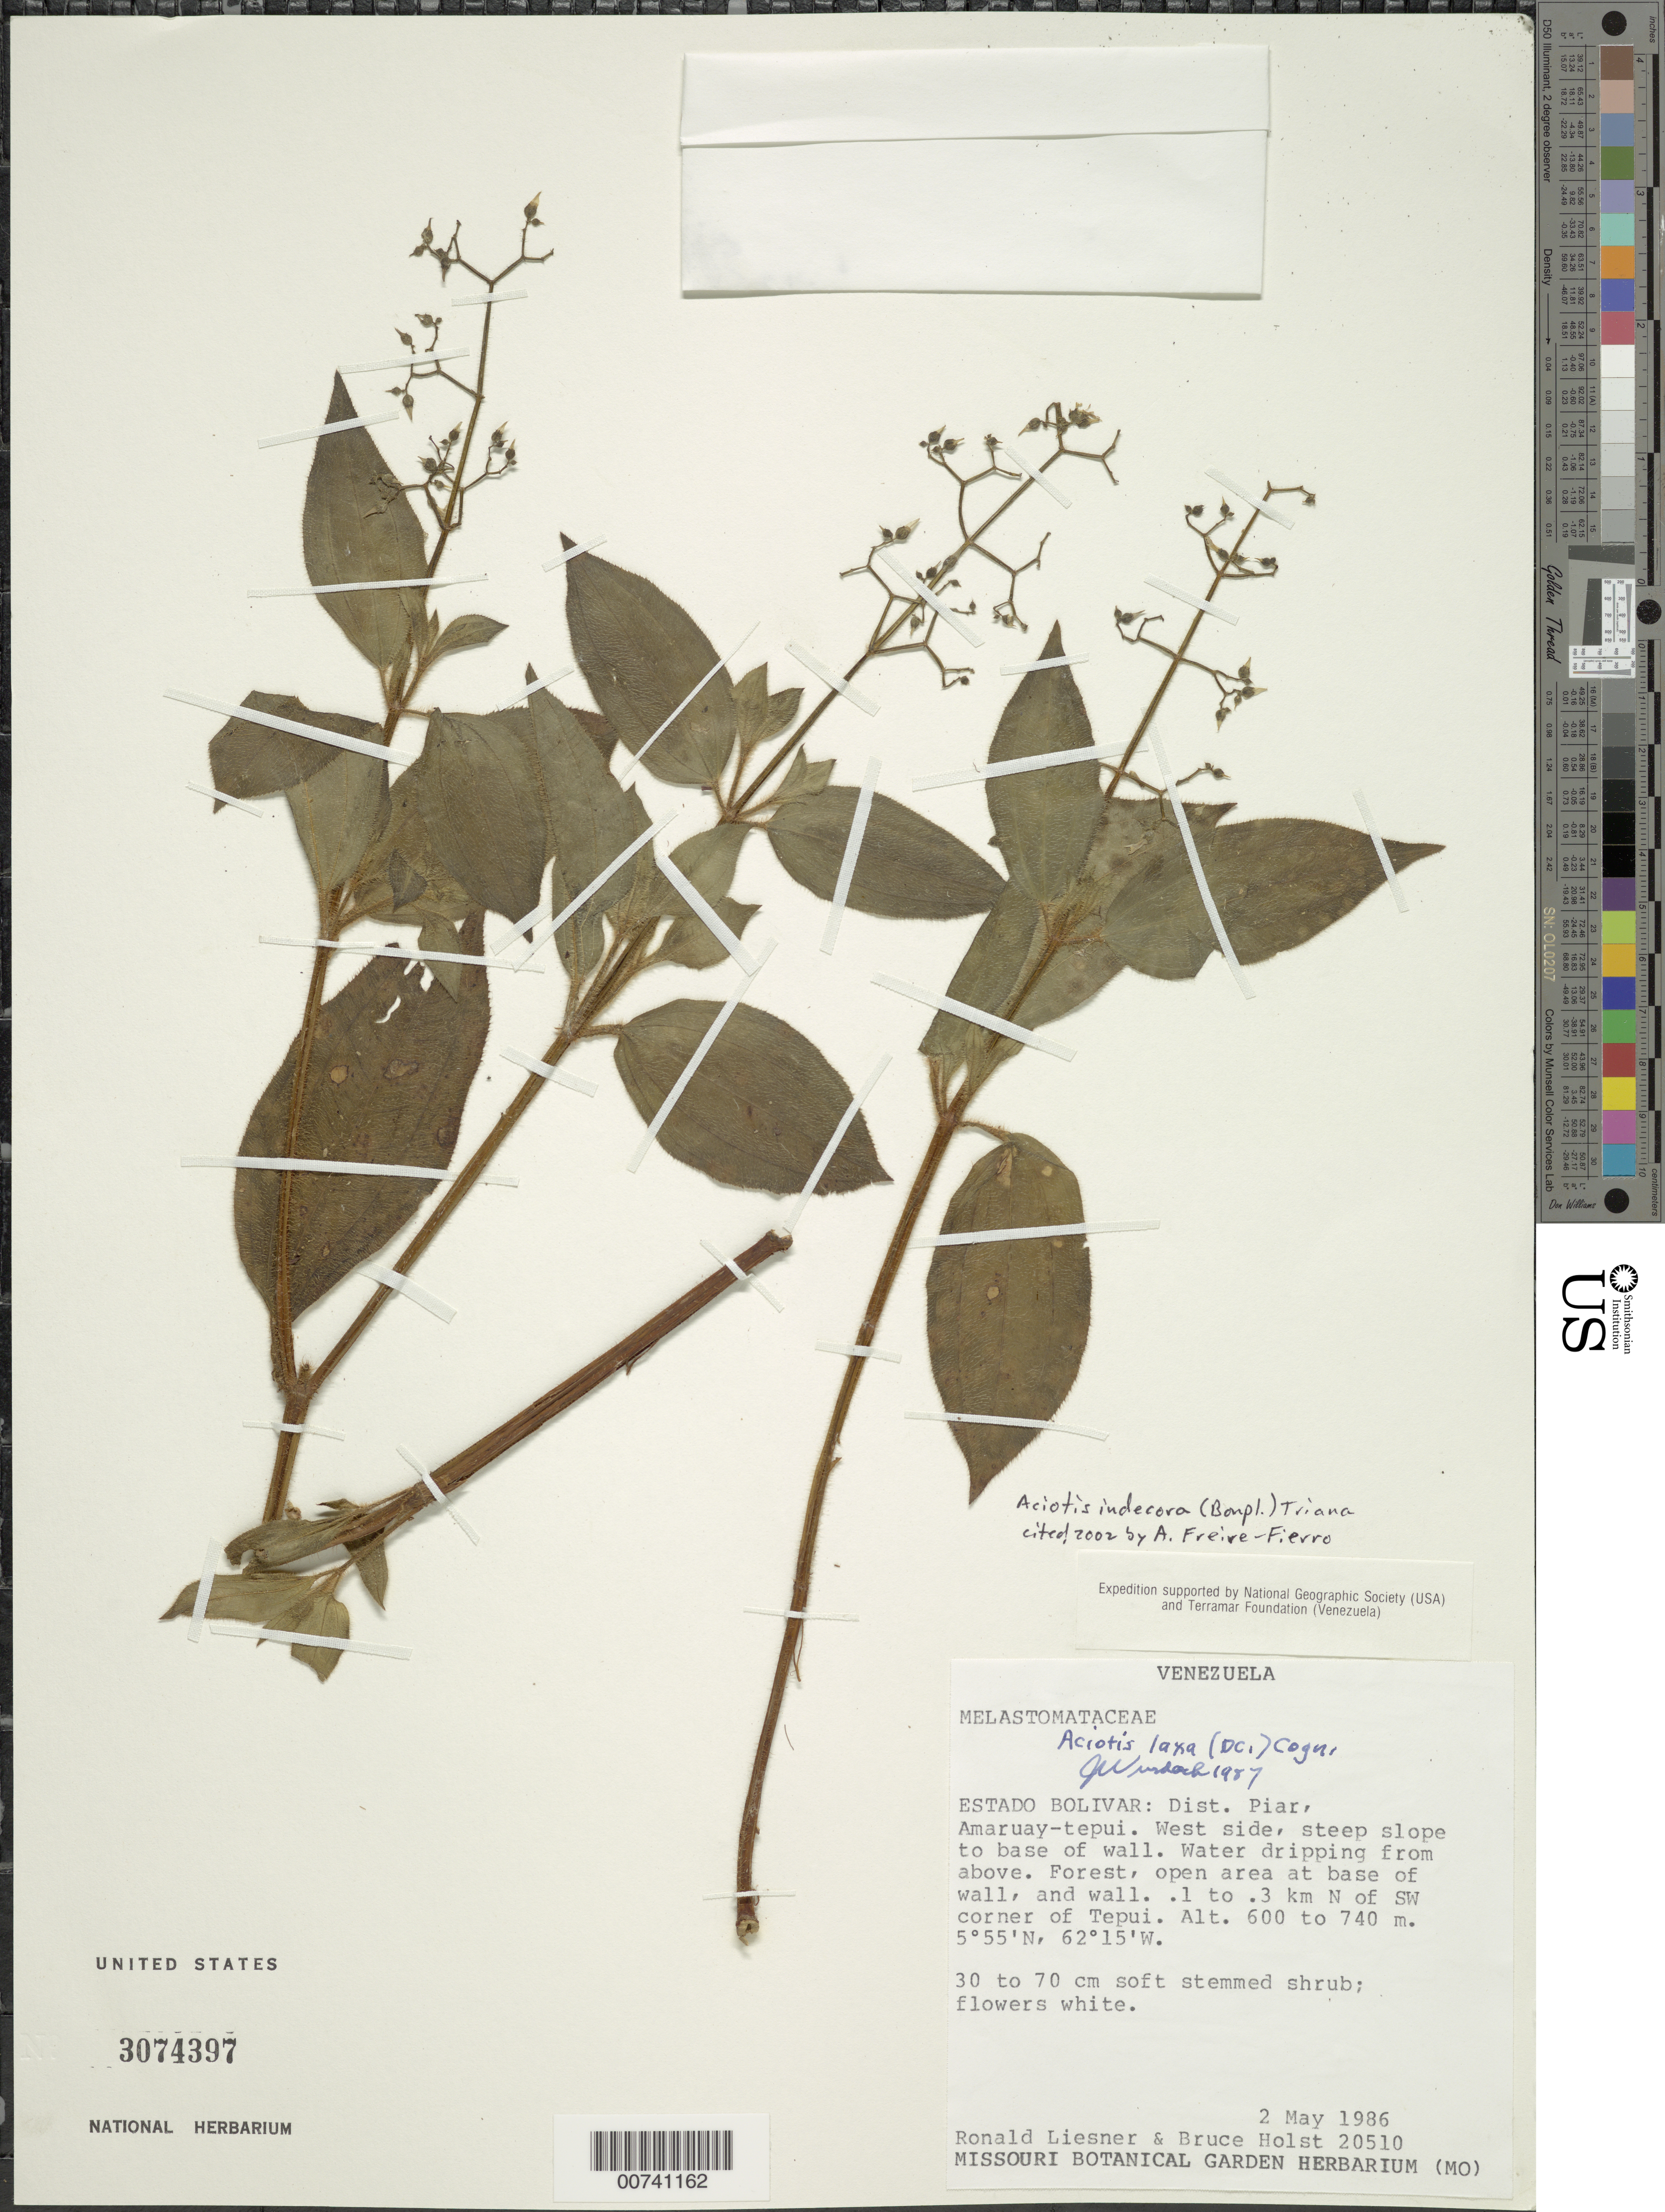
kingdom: Plantae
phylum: Tracheophyta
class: Magnoliopsida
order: Myrtales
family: Melastomataceae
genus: Aciotis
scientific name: Aciotis indecora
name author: (Bonpl.) Triana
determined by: Freire-Fierro, A.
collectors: R. L. Liesner & B. Holst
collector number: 20510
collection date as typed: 2-May-86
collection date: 1986-05-02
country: Venezuela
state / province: Bolívar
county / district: Piar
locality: Amaruay-tepuí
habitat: Forest, open area at base of wall; water dripping from above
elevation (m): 600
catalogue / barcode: US 3074397